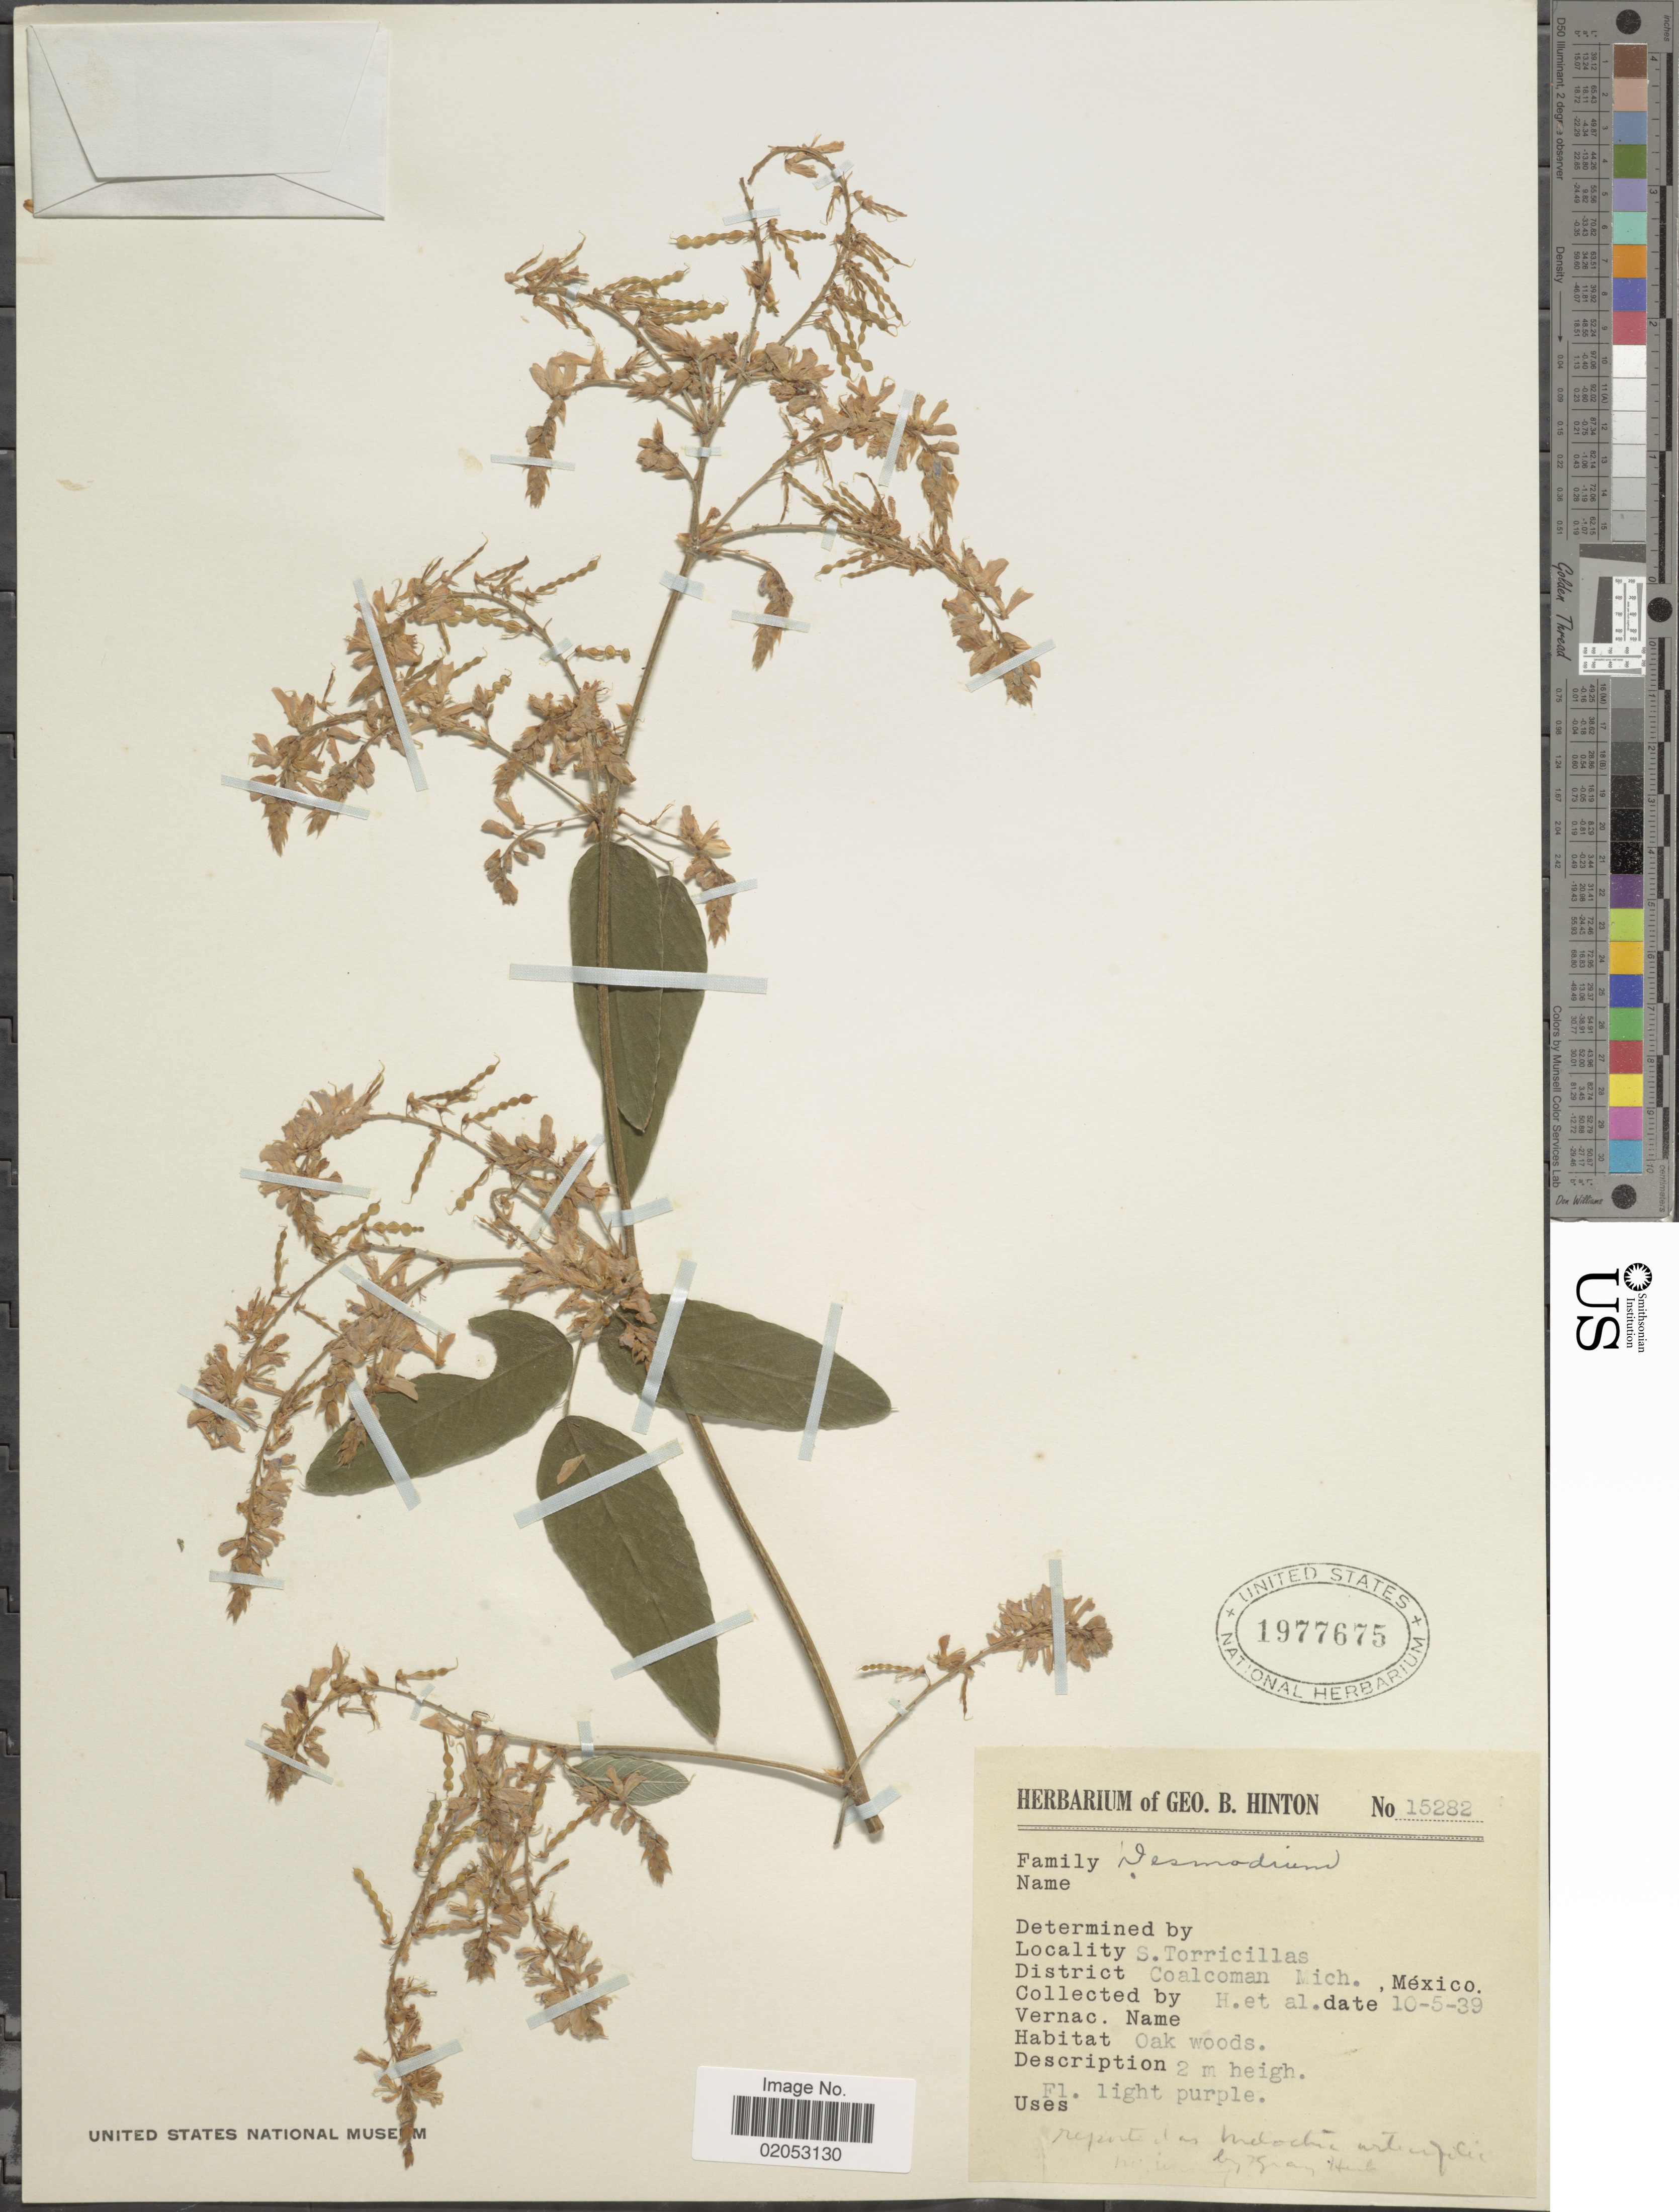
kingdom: Plantae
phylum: Tracheophyta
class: Magnoliopsida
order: Fabales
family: Fabaceae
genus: Desmodium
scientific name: Desmodium sp.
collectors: G. B. Hinton & et al.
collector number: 15282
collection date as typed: Transcribed d/m/y: 5/10/39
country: Mexico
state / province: Michoacán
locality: S. Torricillas. District Coalcoman. Mich., México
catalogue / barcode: US 1977675